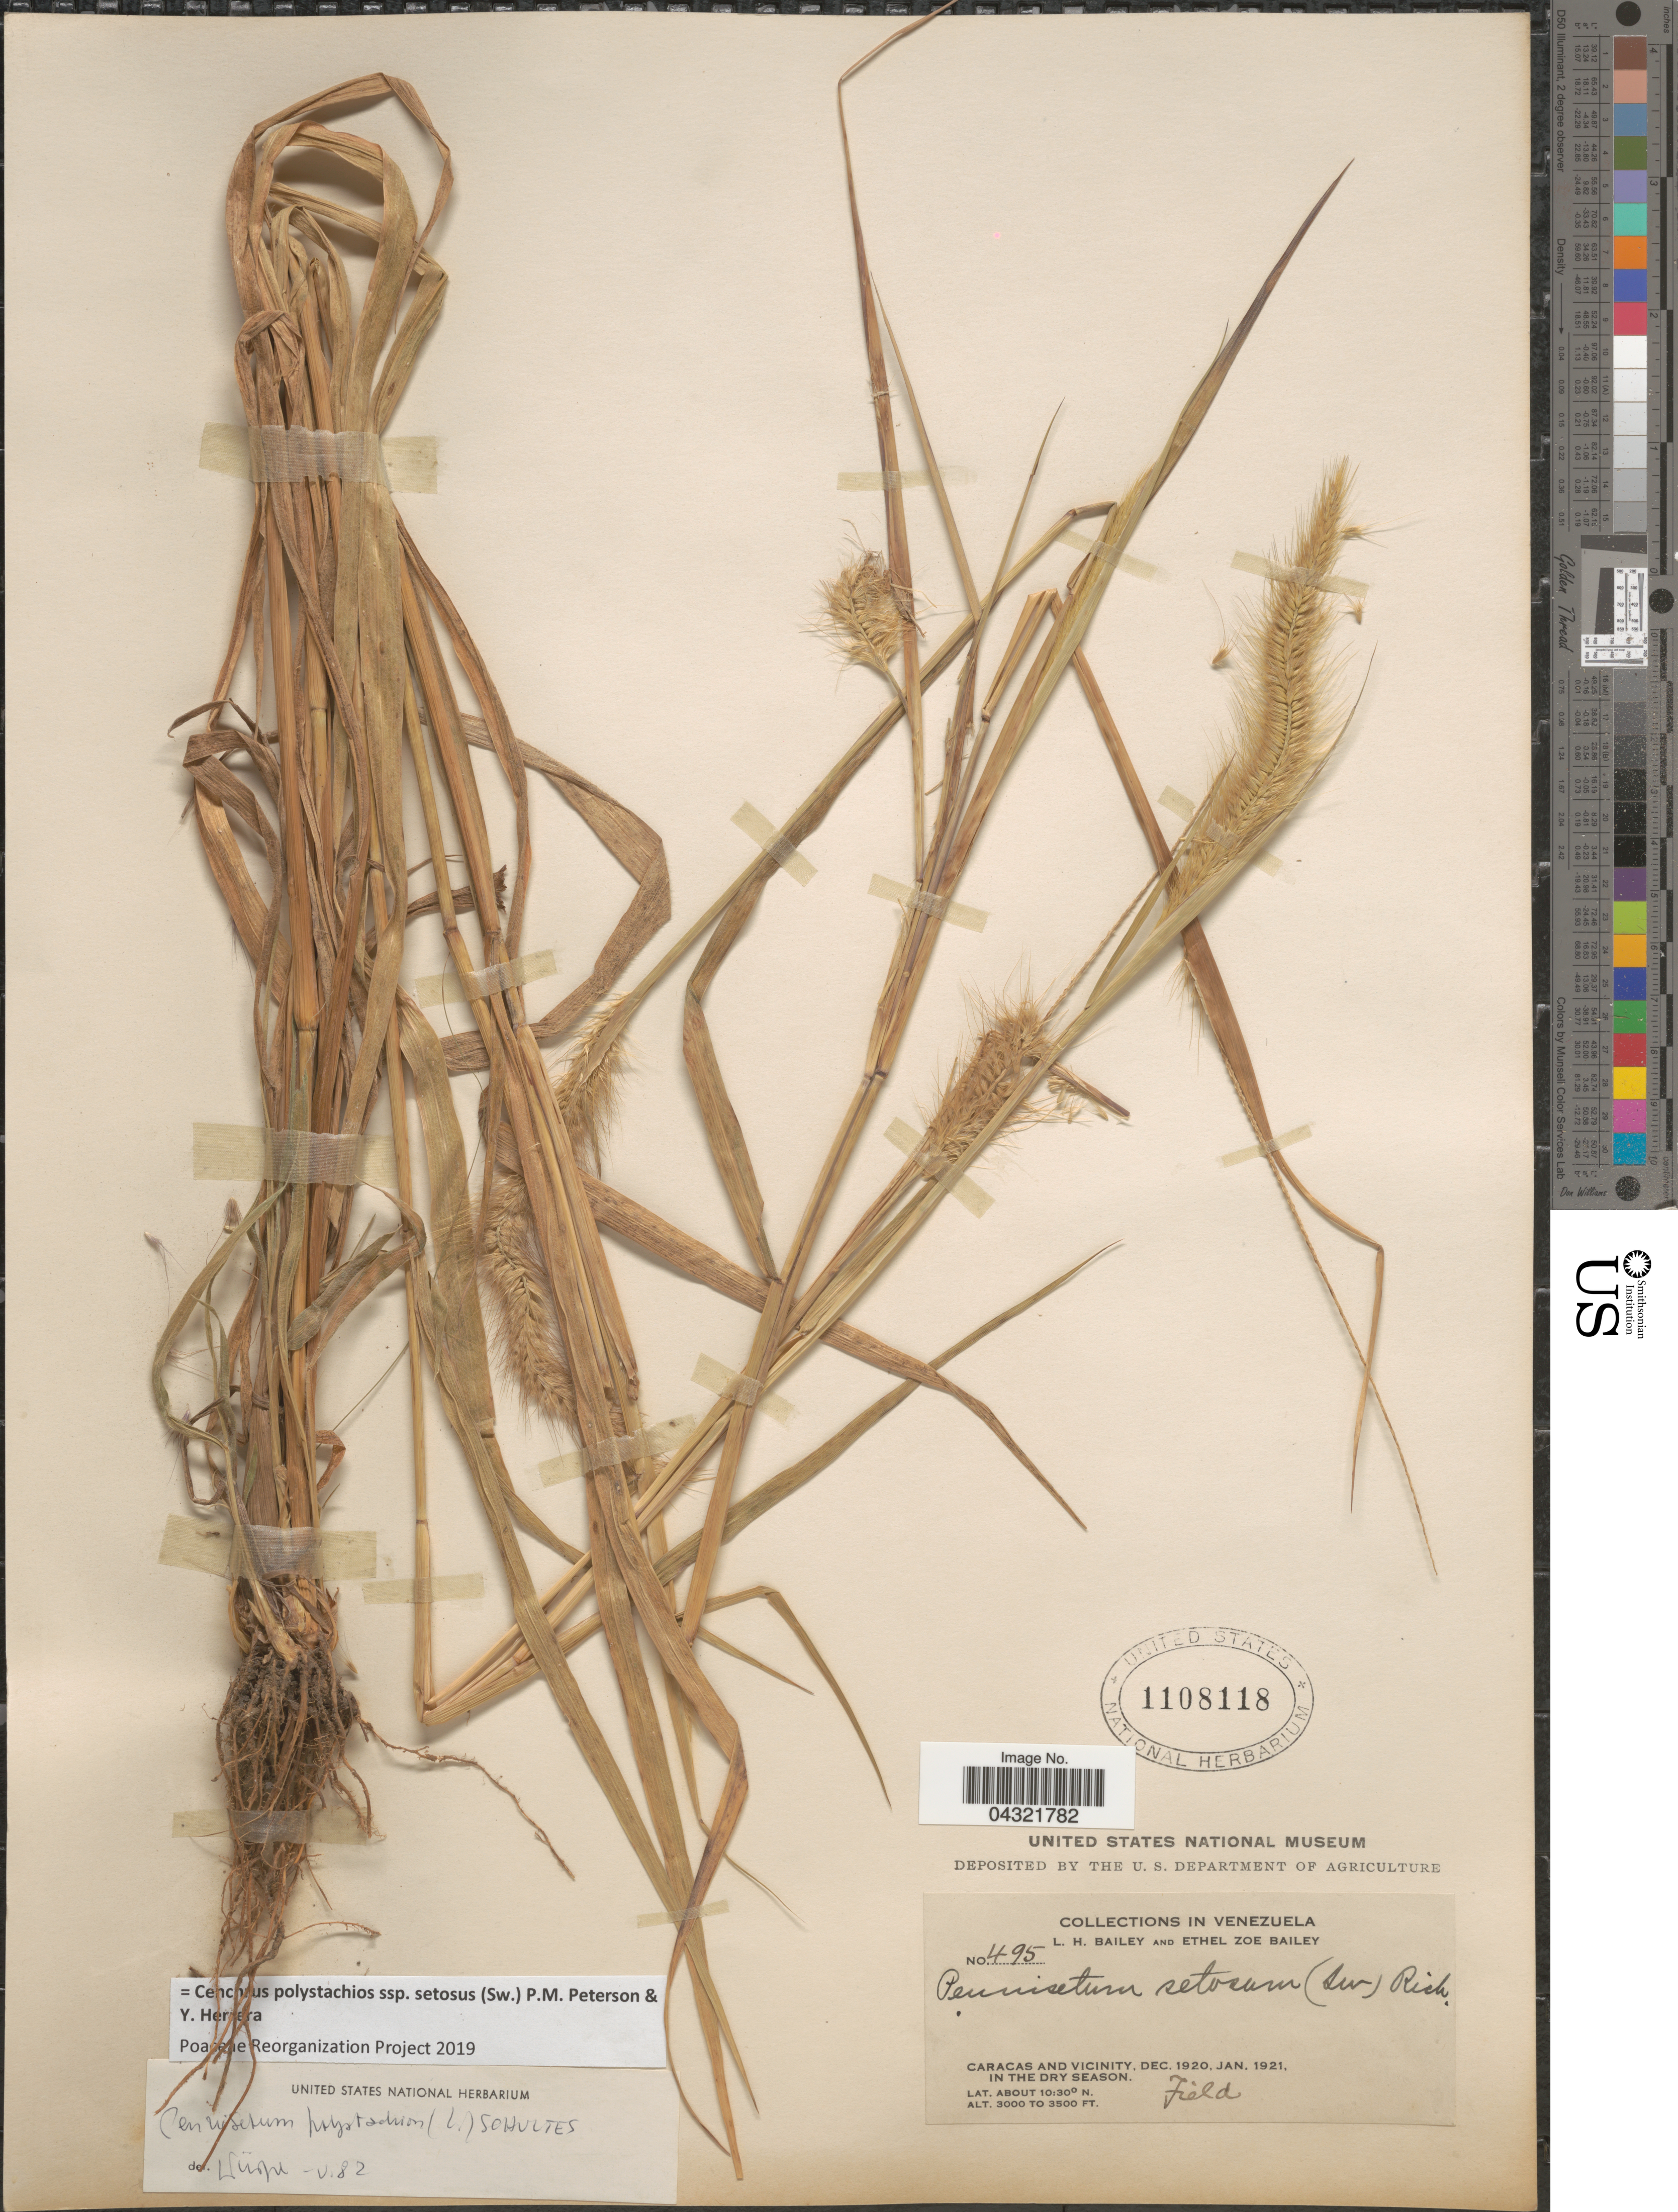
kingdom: Plantae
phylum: Tracheophyta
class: Liliopsida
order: Poales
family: Poaceae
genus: Cenchrus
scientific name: Cenchrus polystachios subsp. setosus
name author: (Sw.) P.M. Peterson & Y. Herrera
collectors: L. H. Bailey & E. Z. Bailey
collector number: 495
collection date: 1920-12/1921-01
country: Venezuela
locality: Caracas and vicinity. Field.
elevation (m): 914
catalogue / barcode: US 1108118